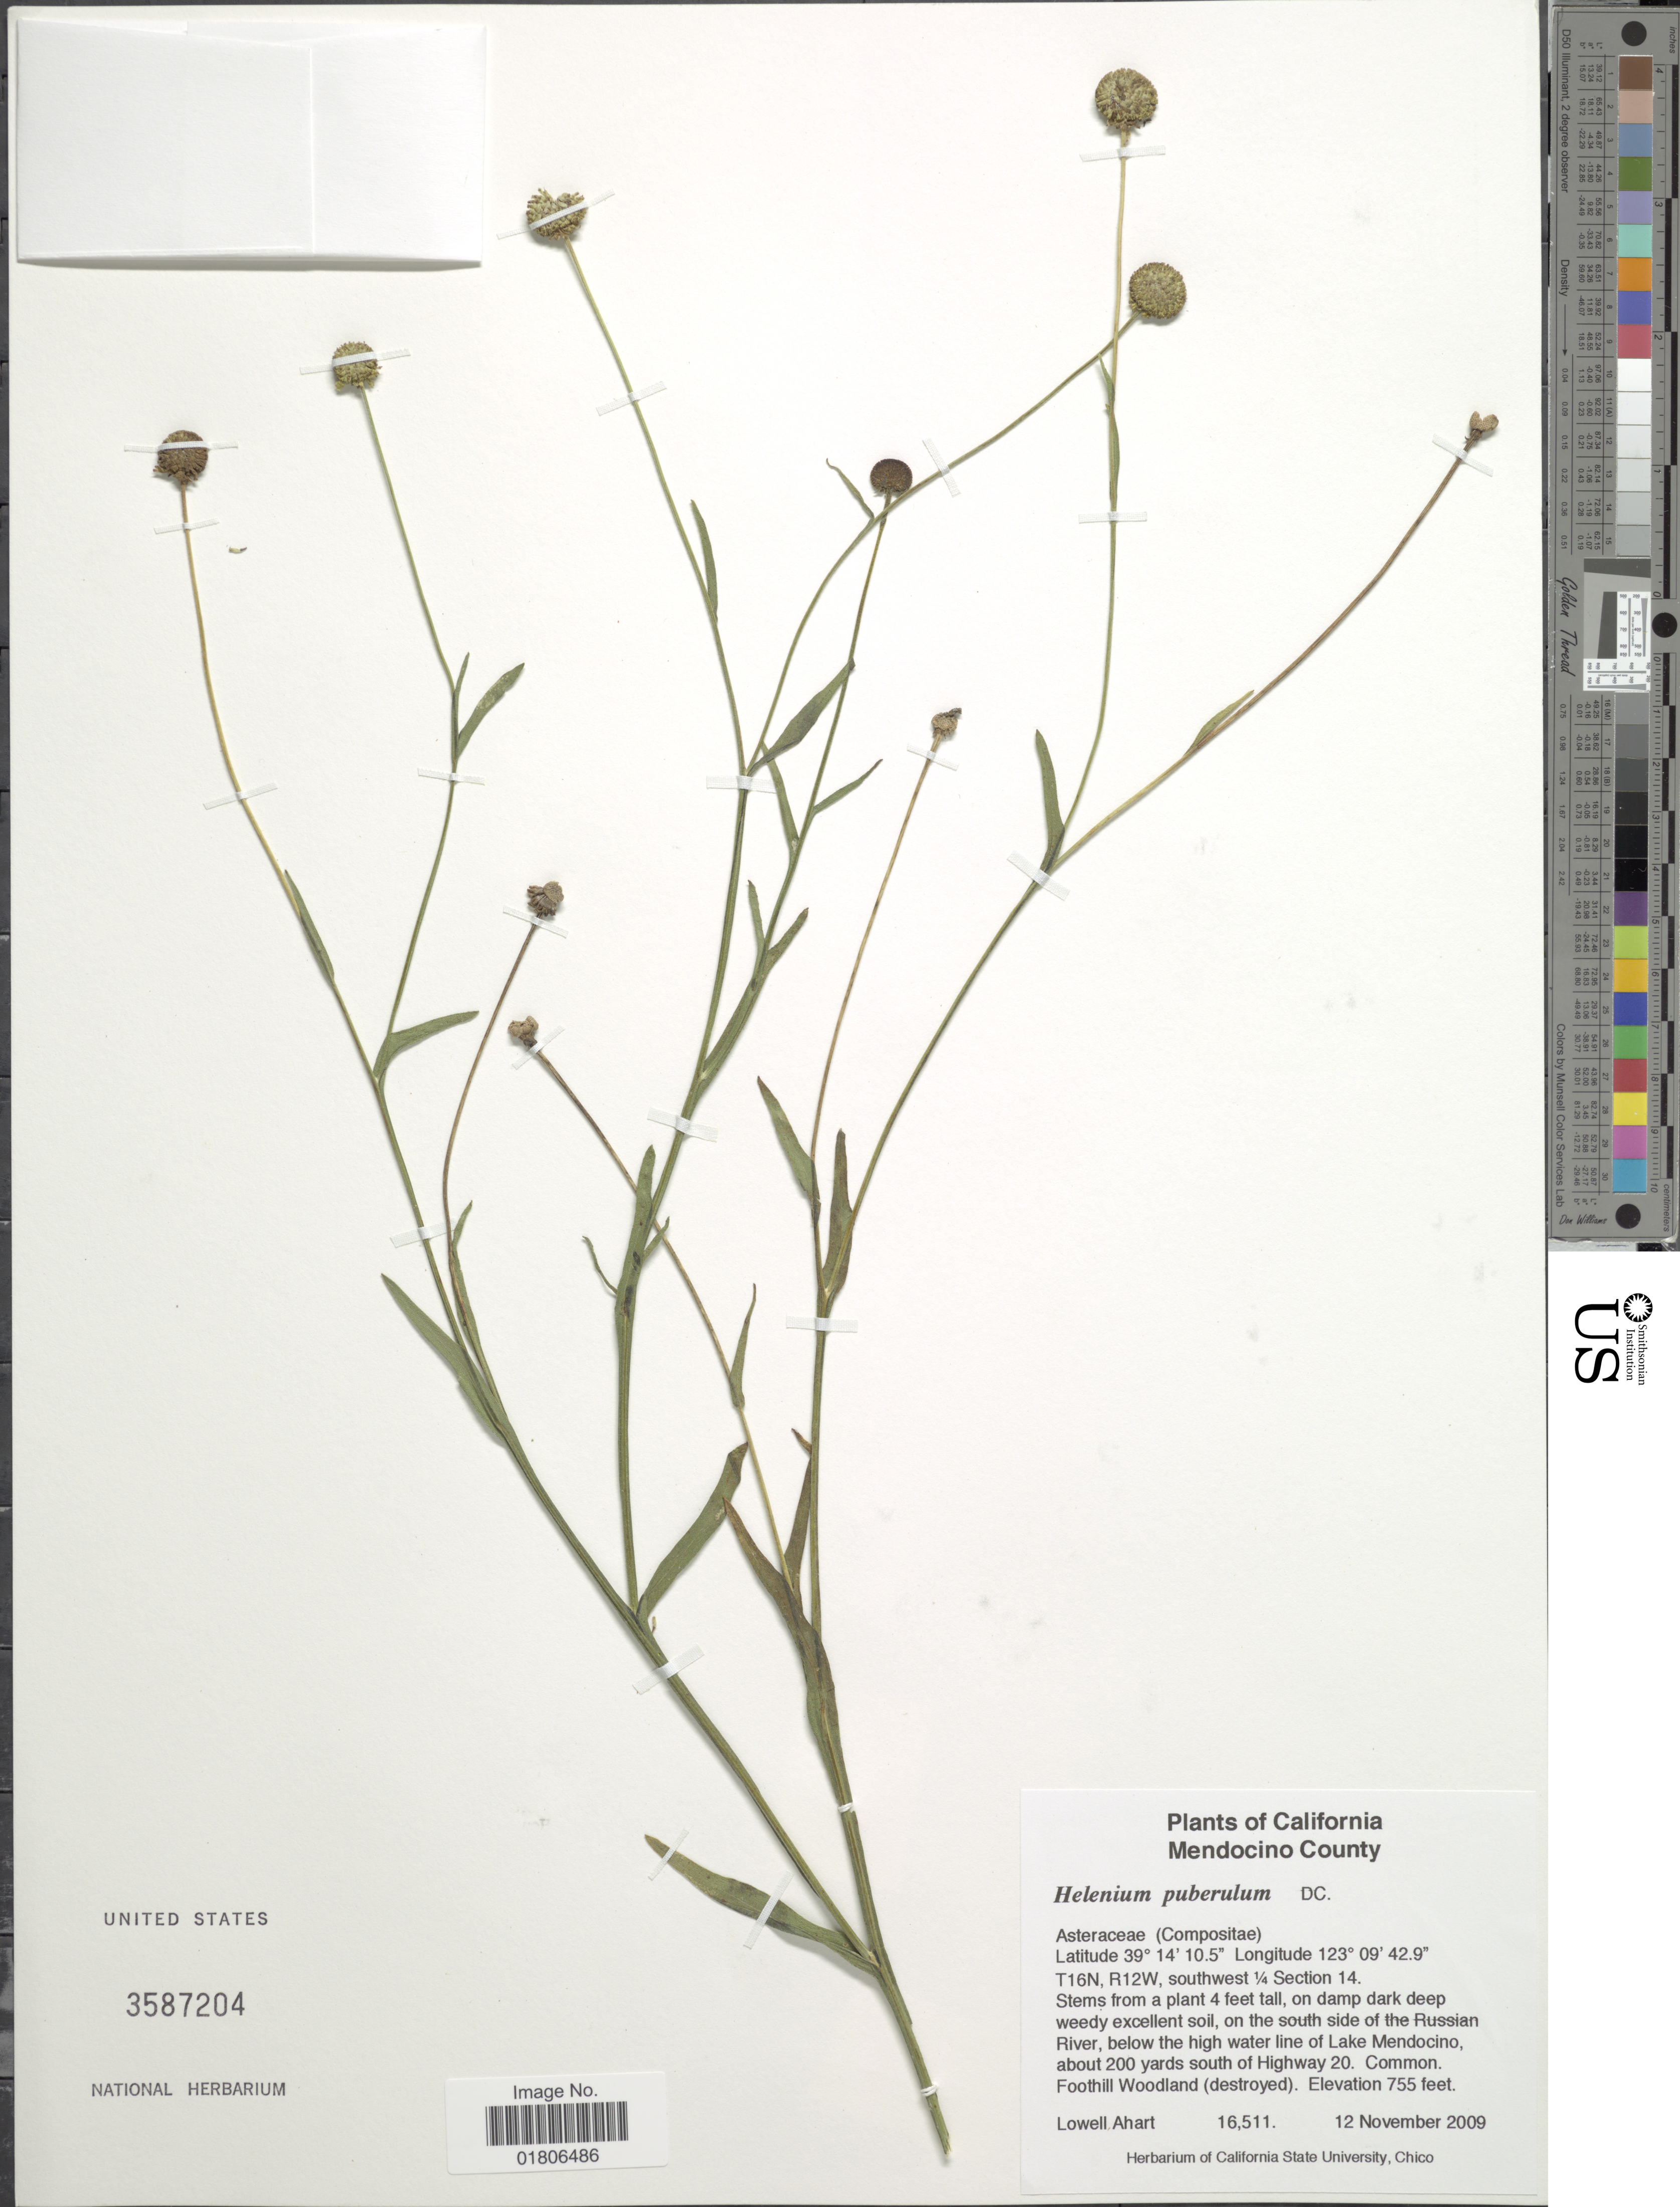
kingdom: Plantae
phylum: Tracheophyta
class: Magnoliopsida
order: Asterales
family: Asteraceae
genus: Helenium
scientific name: Helenium puberulum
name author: DC.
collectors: L. Ahart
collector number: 16511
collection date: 2009-11-12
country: United States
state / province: California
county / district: Mendocino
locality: Mendocino County, T16N, R12W, southwest ¼ Section 14. on the south side of the Russian River, below the high ater line of Lake Mendocino, about 200 yards south of Highway 20. Common Foothill Woodland (destroyed)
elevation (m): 230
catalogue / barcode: US 3587204